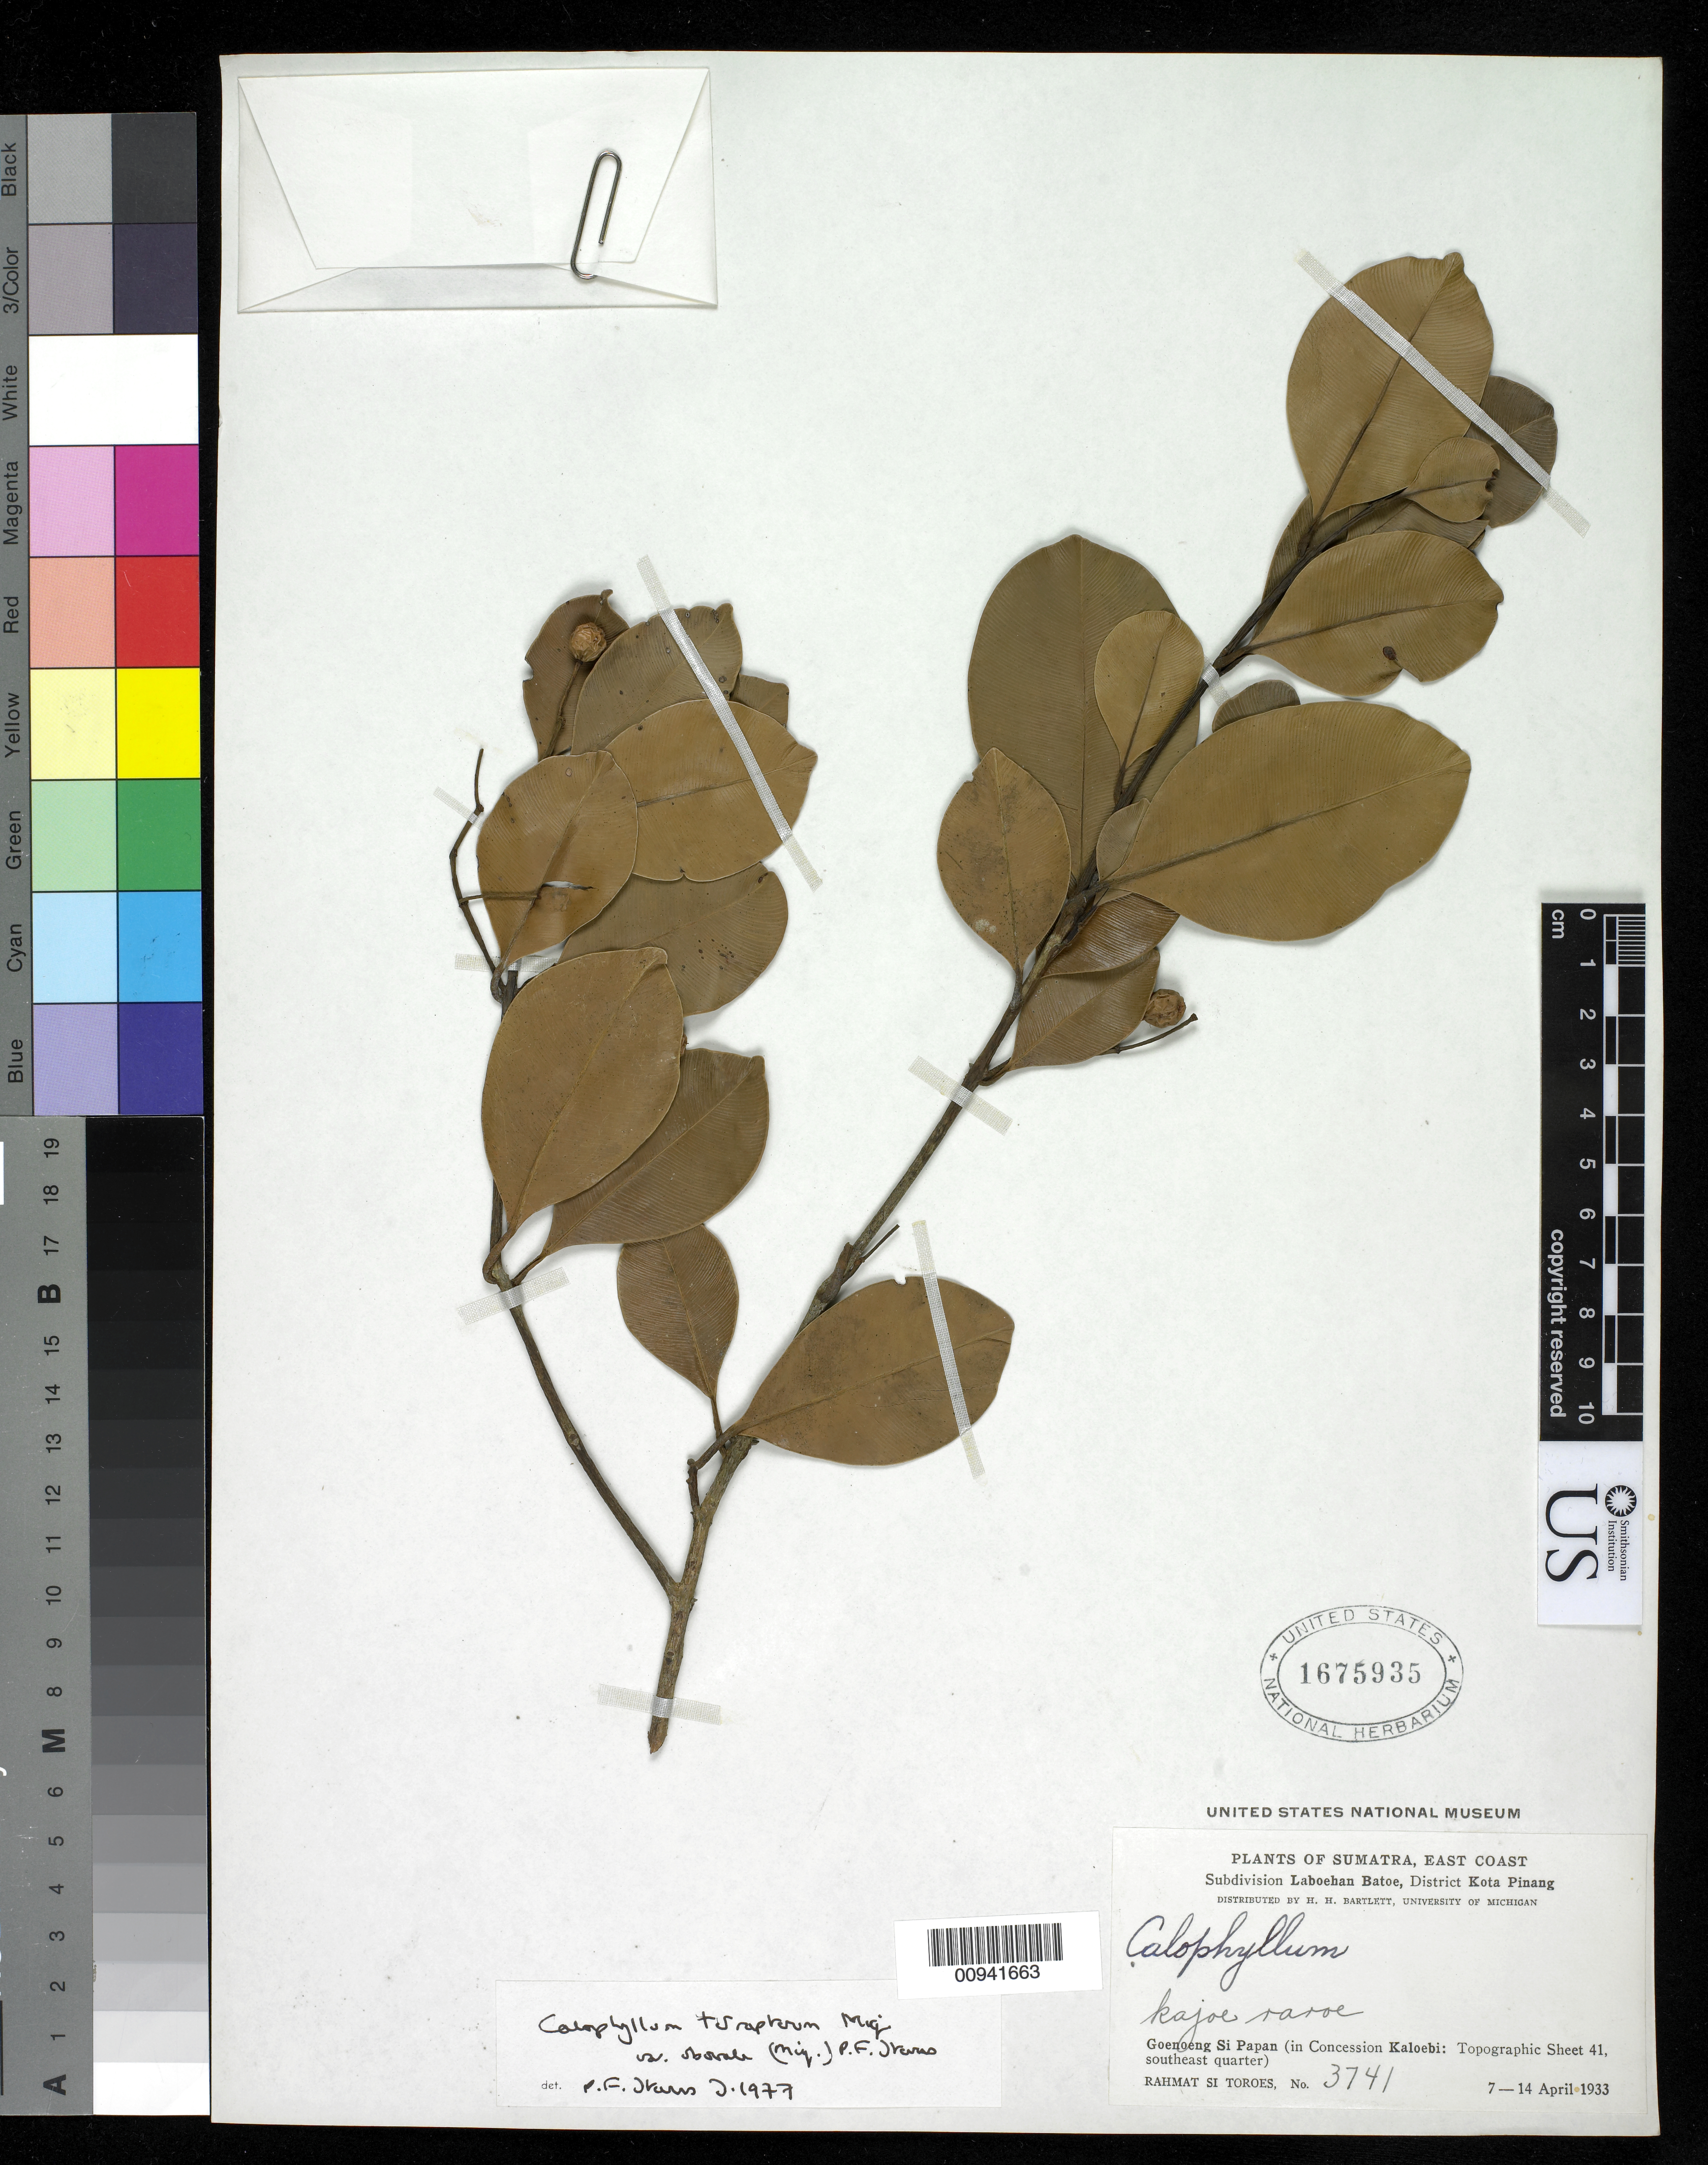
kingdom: Plantae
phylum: Tracheophyta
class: Magnoliopsida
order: Malpighiales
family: Calophyllaceae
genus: Calophyllum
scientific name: Calophyllum tetrapterum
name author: Miq.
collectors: Rahmat Si Boeea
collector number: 3741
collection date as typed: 07 Apr 1933 to 14 Apr 1933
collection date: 1933-04-07/1933-04-14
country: Indonesia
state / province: Laboehan Batoe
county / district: Kota Pinang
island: Sumatra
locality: East Coast; Goenoeng Si Papan (in Concession Kaloebi: Topo Sheet 41, southeast quarter).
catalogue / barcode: US 1675935